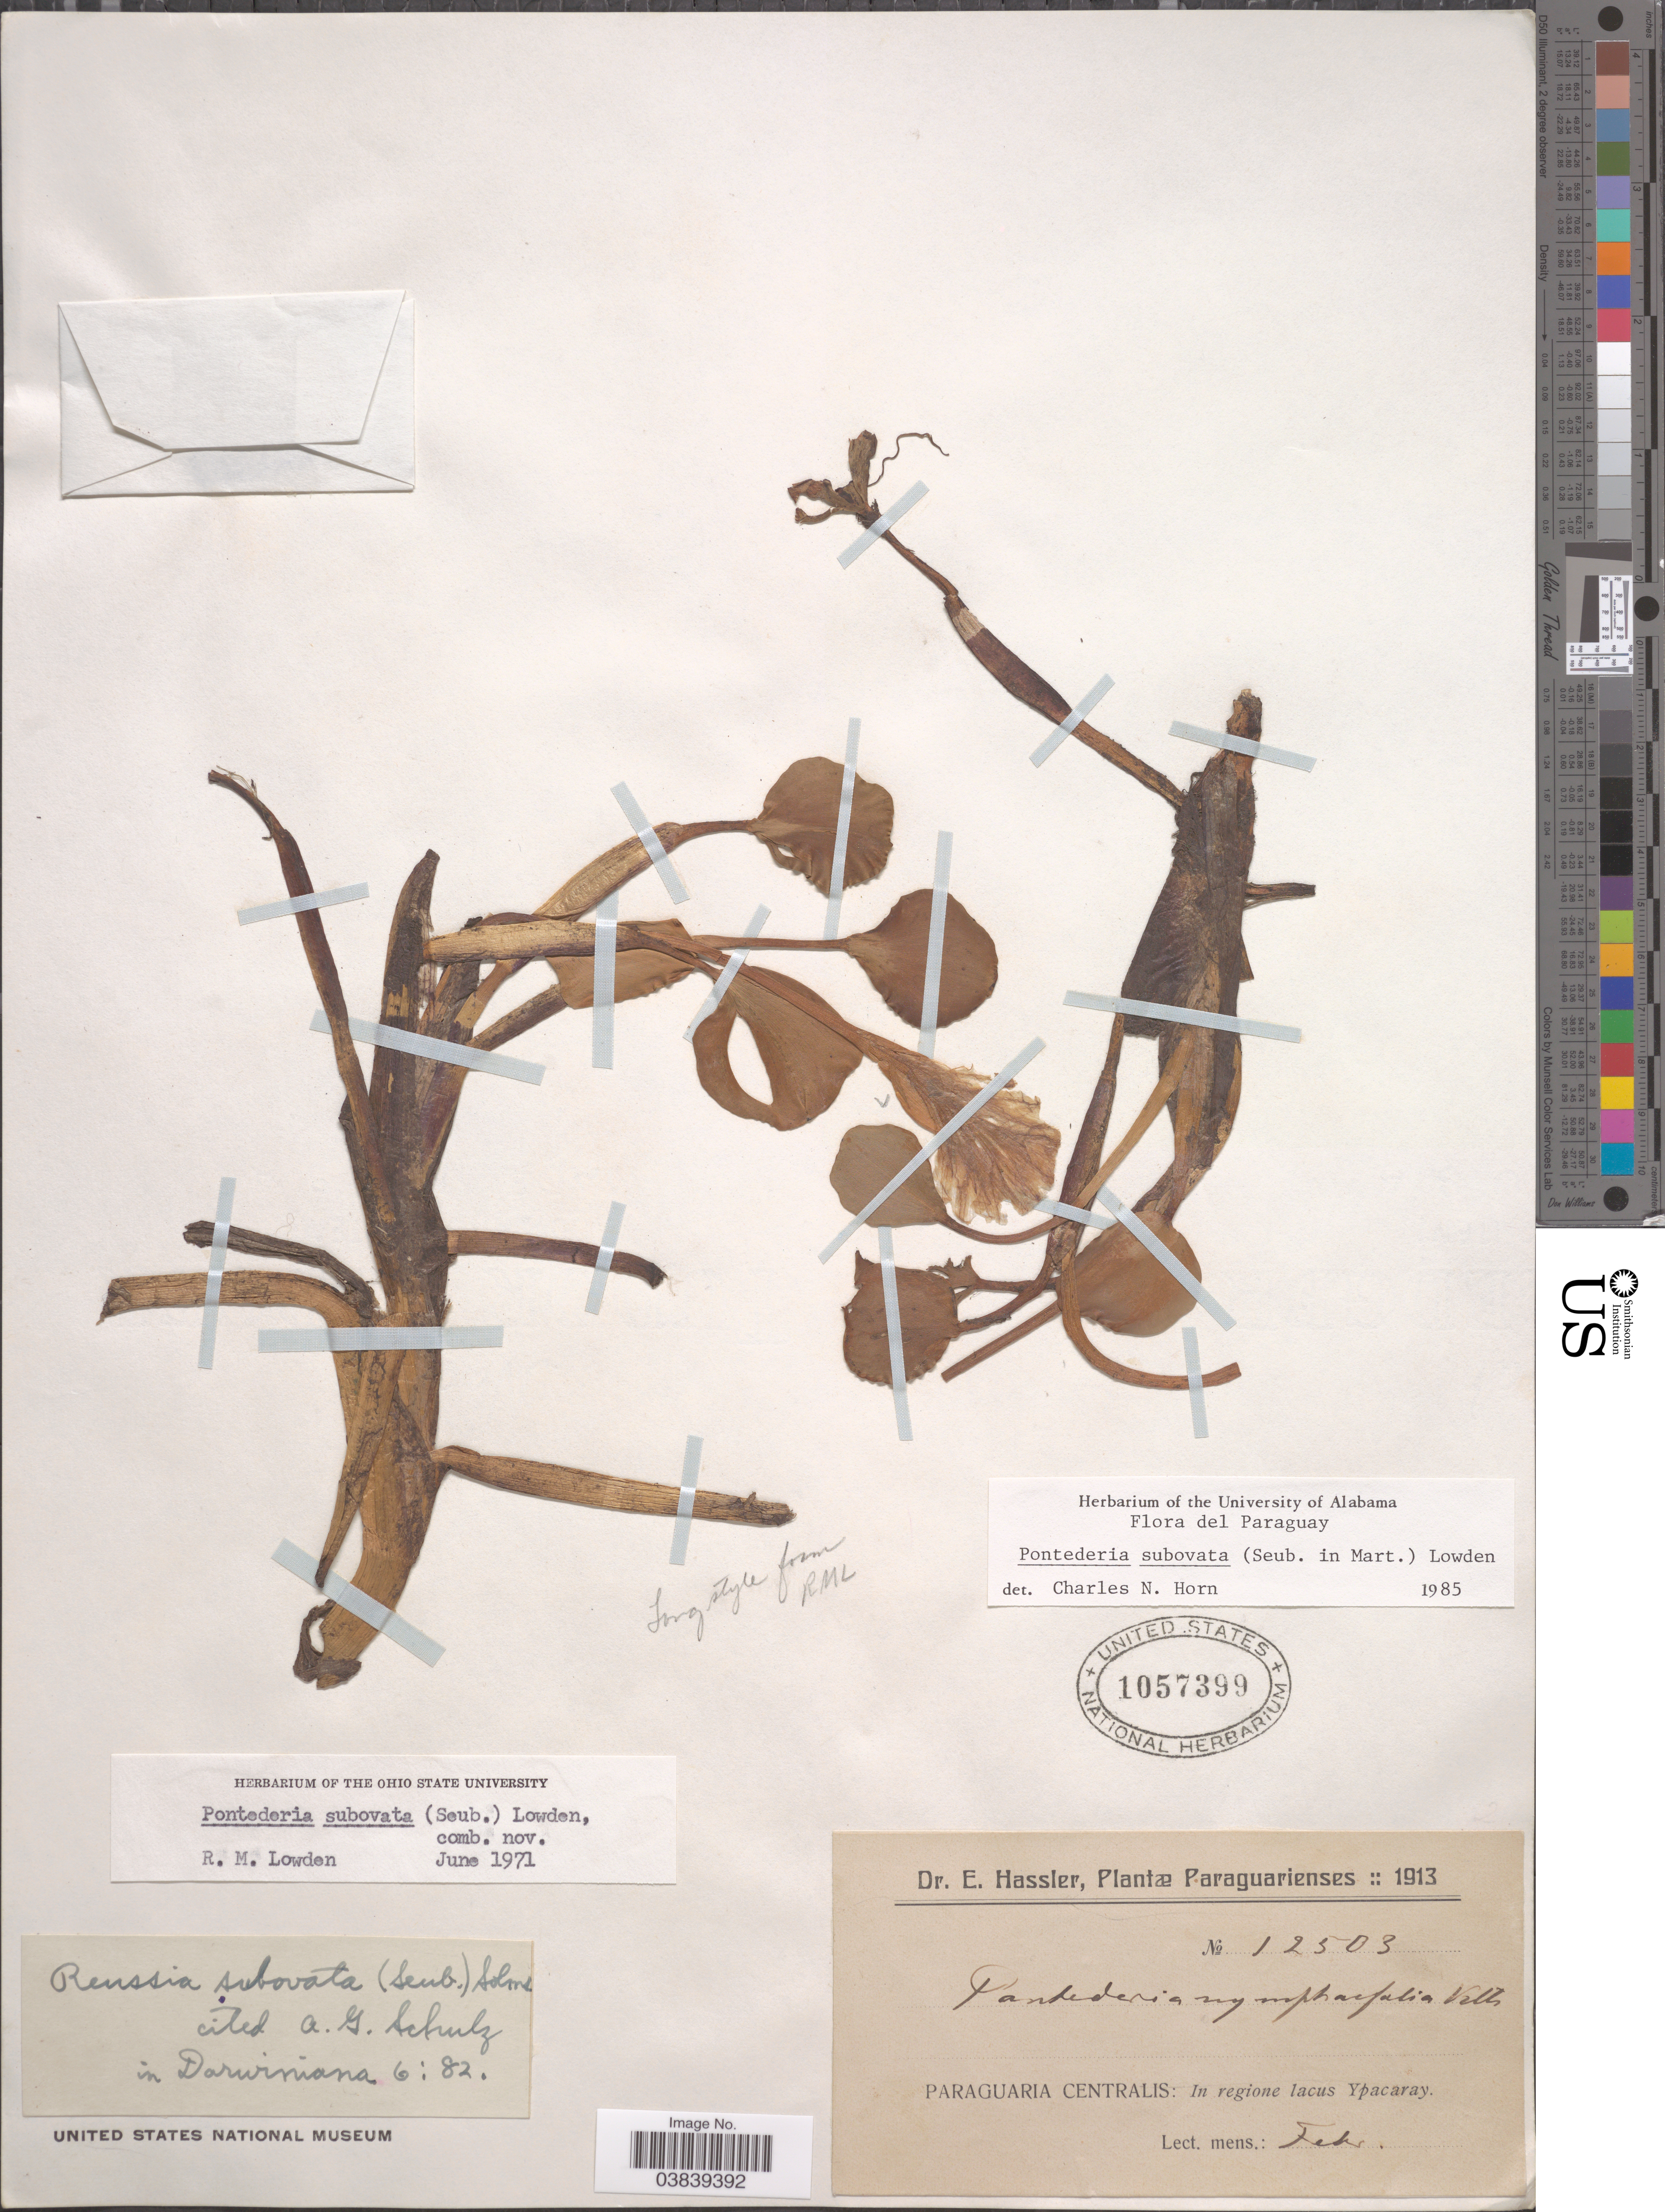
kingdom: Plantae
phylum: Tracheophyta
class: Liliopsida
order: Commelinales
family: Pontederiaceae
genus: Pontederia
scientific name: Pontederia subovata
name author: (Seub.) Lowden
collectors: E. Hassler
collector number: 12503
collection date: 1913-02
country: Paraguay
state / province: Paraguari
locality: Paraguaria Centralis: In regione lacus Ypacaray.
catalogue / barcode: US 1057399